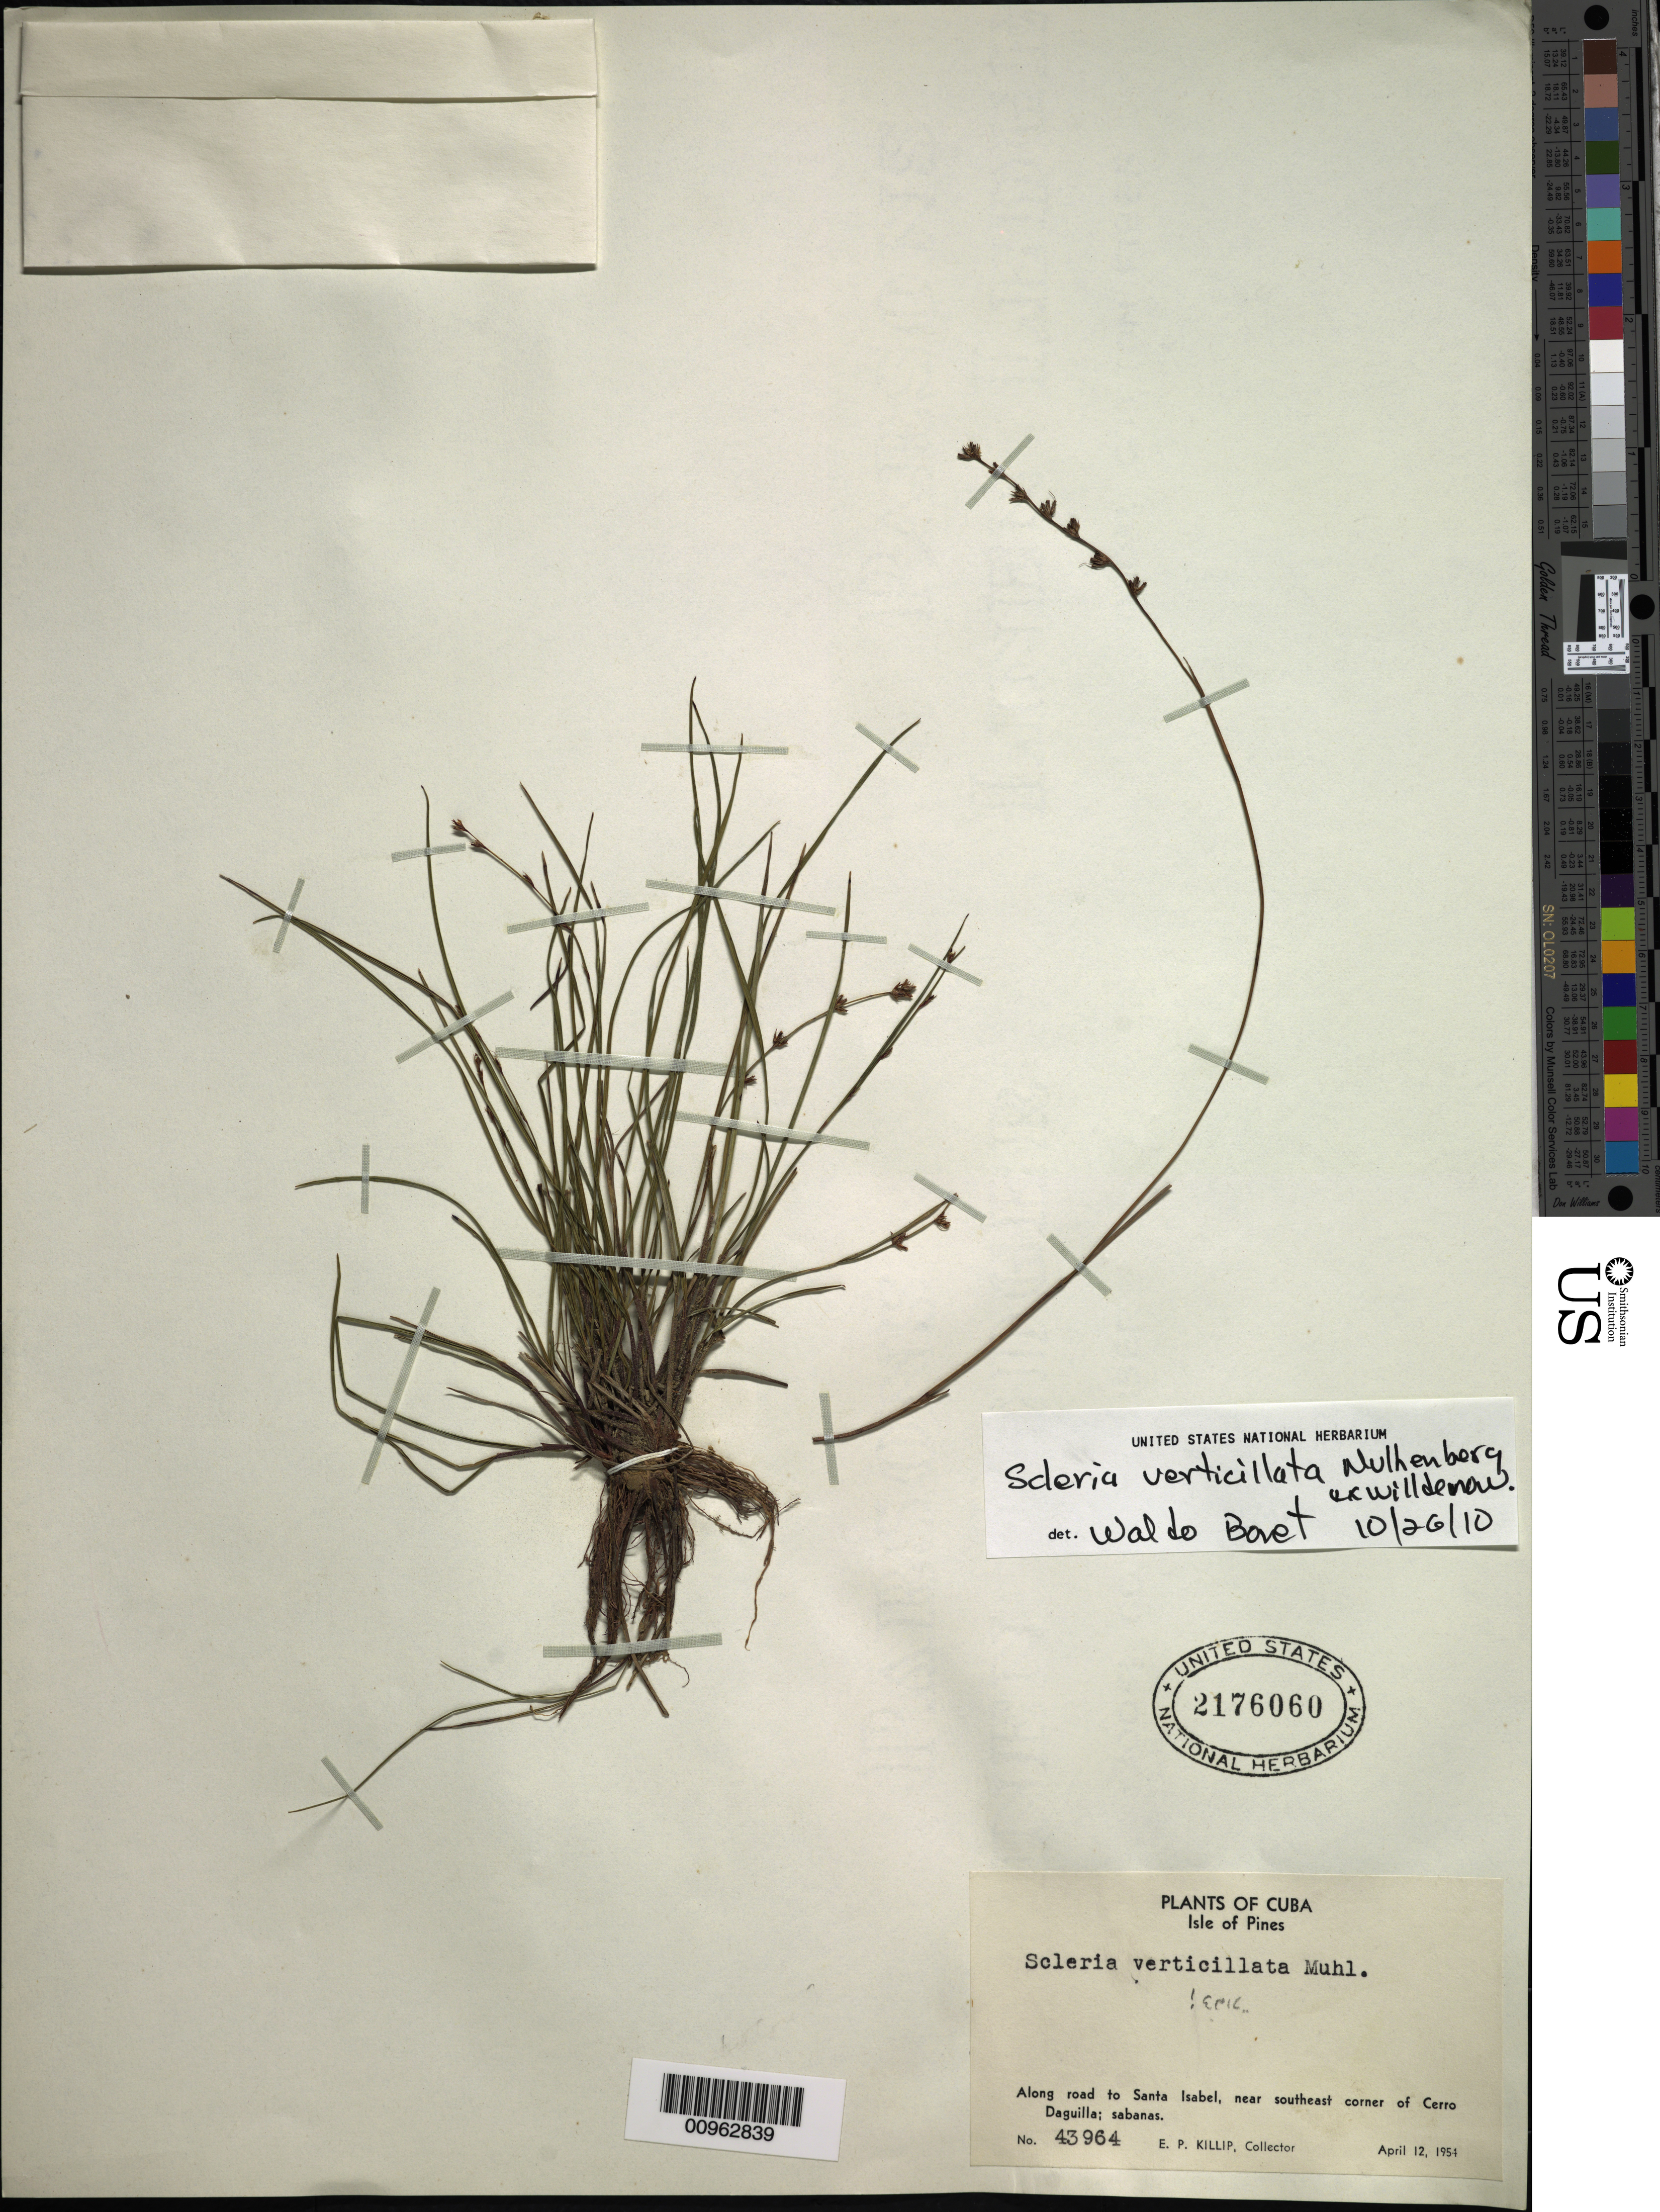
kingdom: Plantae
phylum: Tracheophyta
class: Liliopsida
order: Poales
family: Cyperaceae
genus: Scleria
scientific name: Scleria verticillata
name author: Muhl. ex Willd.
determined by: Core, E. L.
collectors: E. P. Killip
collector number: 43964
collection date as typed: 12 Apr 1954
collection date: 1954-04-12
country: Cuba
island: Isla de la Juventud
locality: Isle of Pines, Along road to Santa Isabel, near southeast corner of Cerro Daguilla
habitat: Sabanas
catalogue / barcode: US 2176060